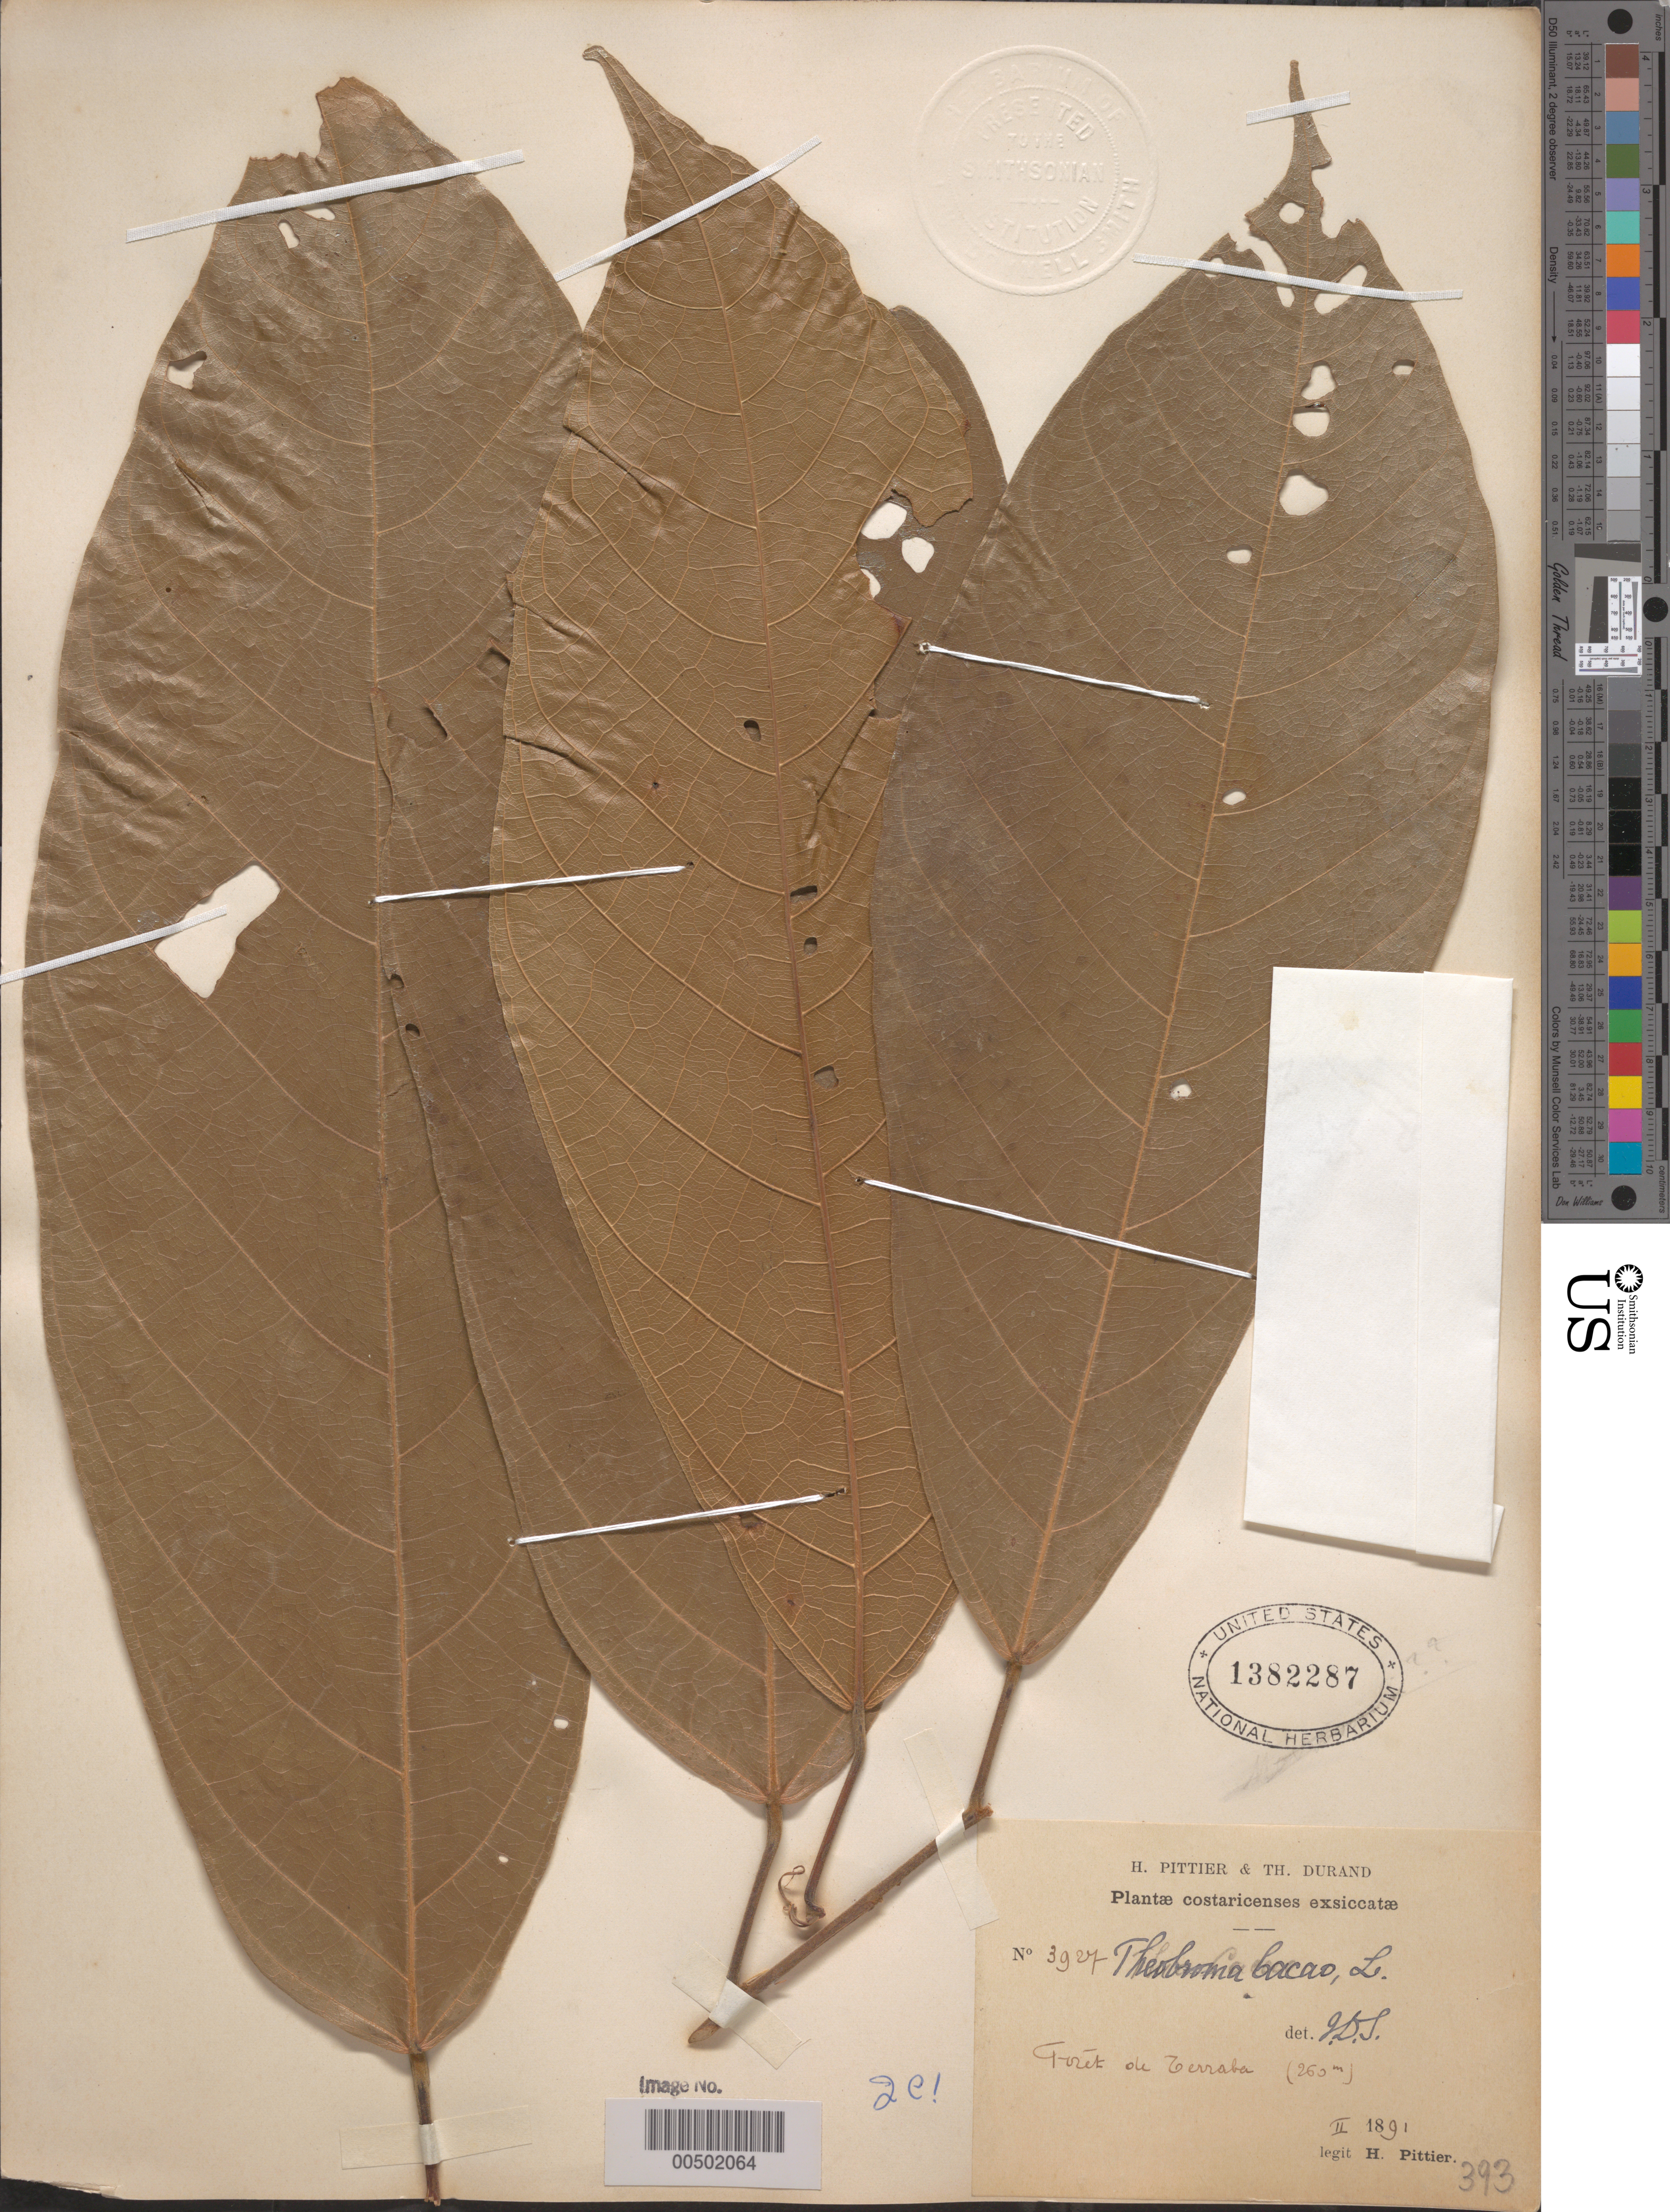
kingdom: Plantae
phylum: Tracheophyta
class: Magnoliopsida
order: Malvales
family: Malvaceae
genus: Theobroma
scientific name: Theobroma cacao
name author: L.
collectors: H. F. Pittier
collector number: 3927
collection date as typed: Feb 1891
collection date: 1891-02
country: Costa Rica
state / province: Puntarenas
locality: Foret du Terraba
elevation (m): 265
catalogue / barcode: US 1382287